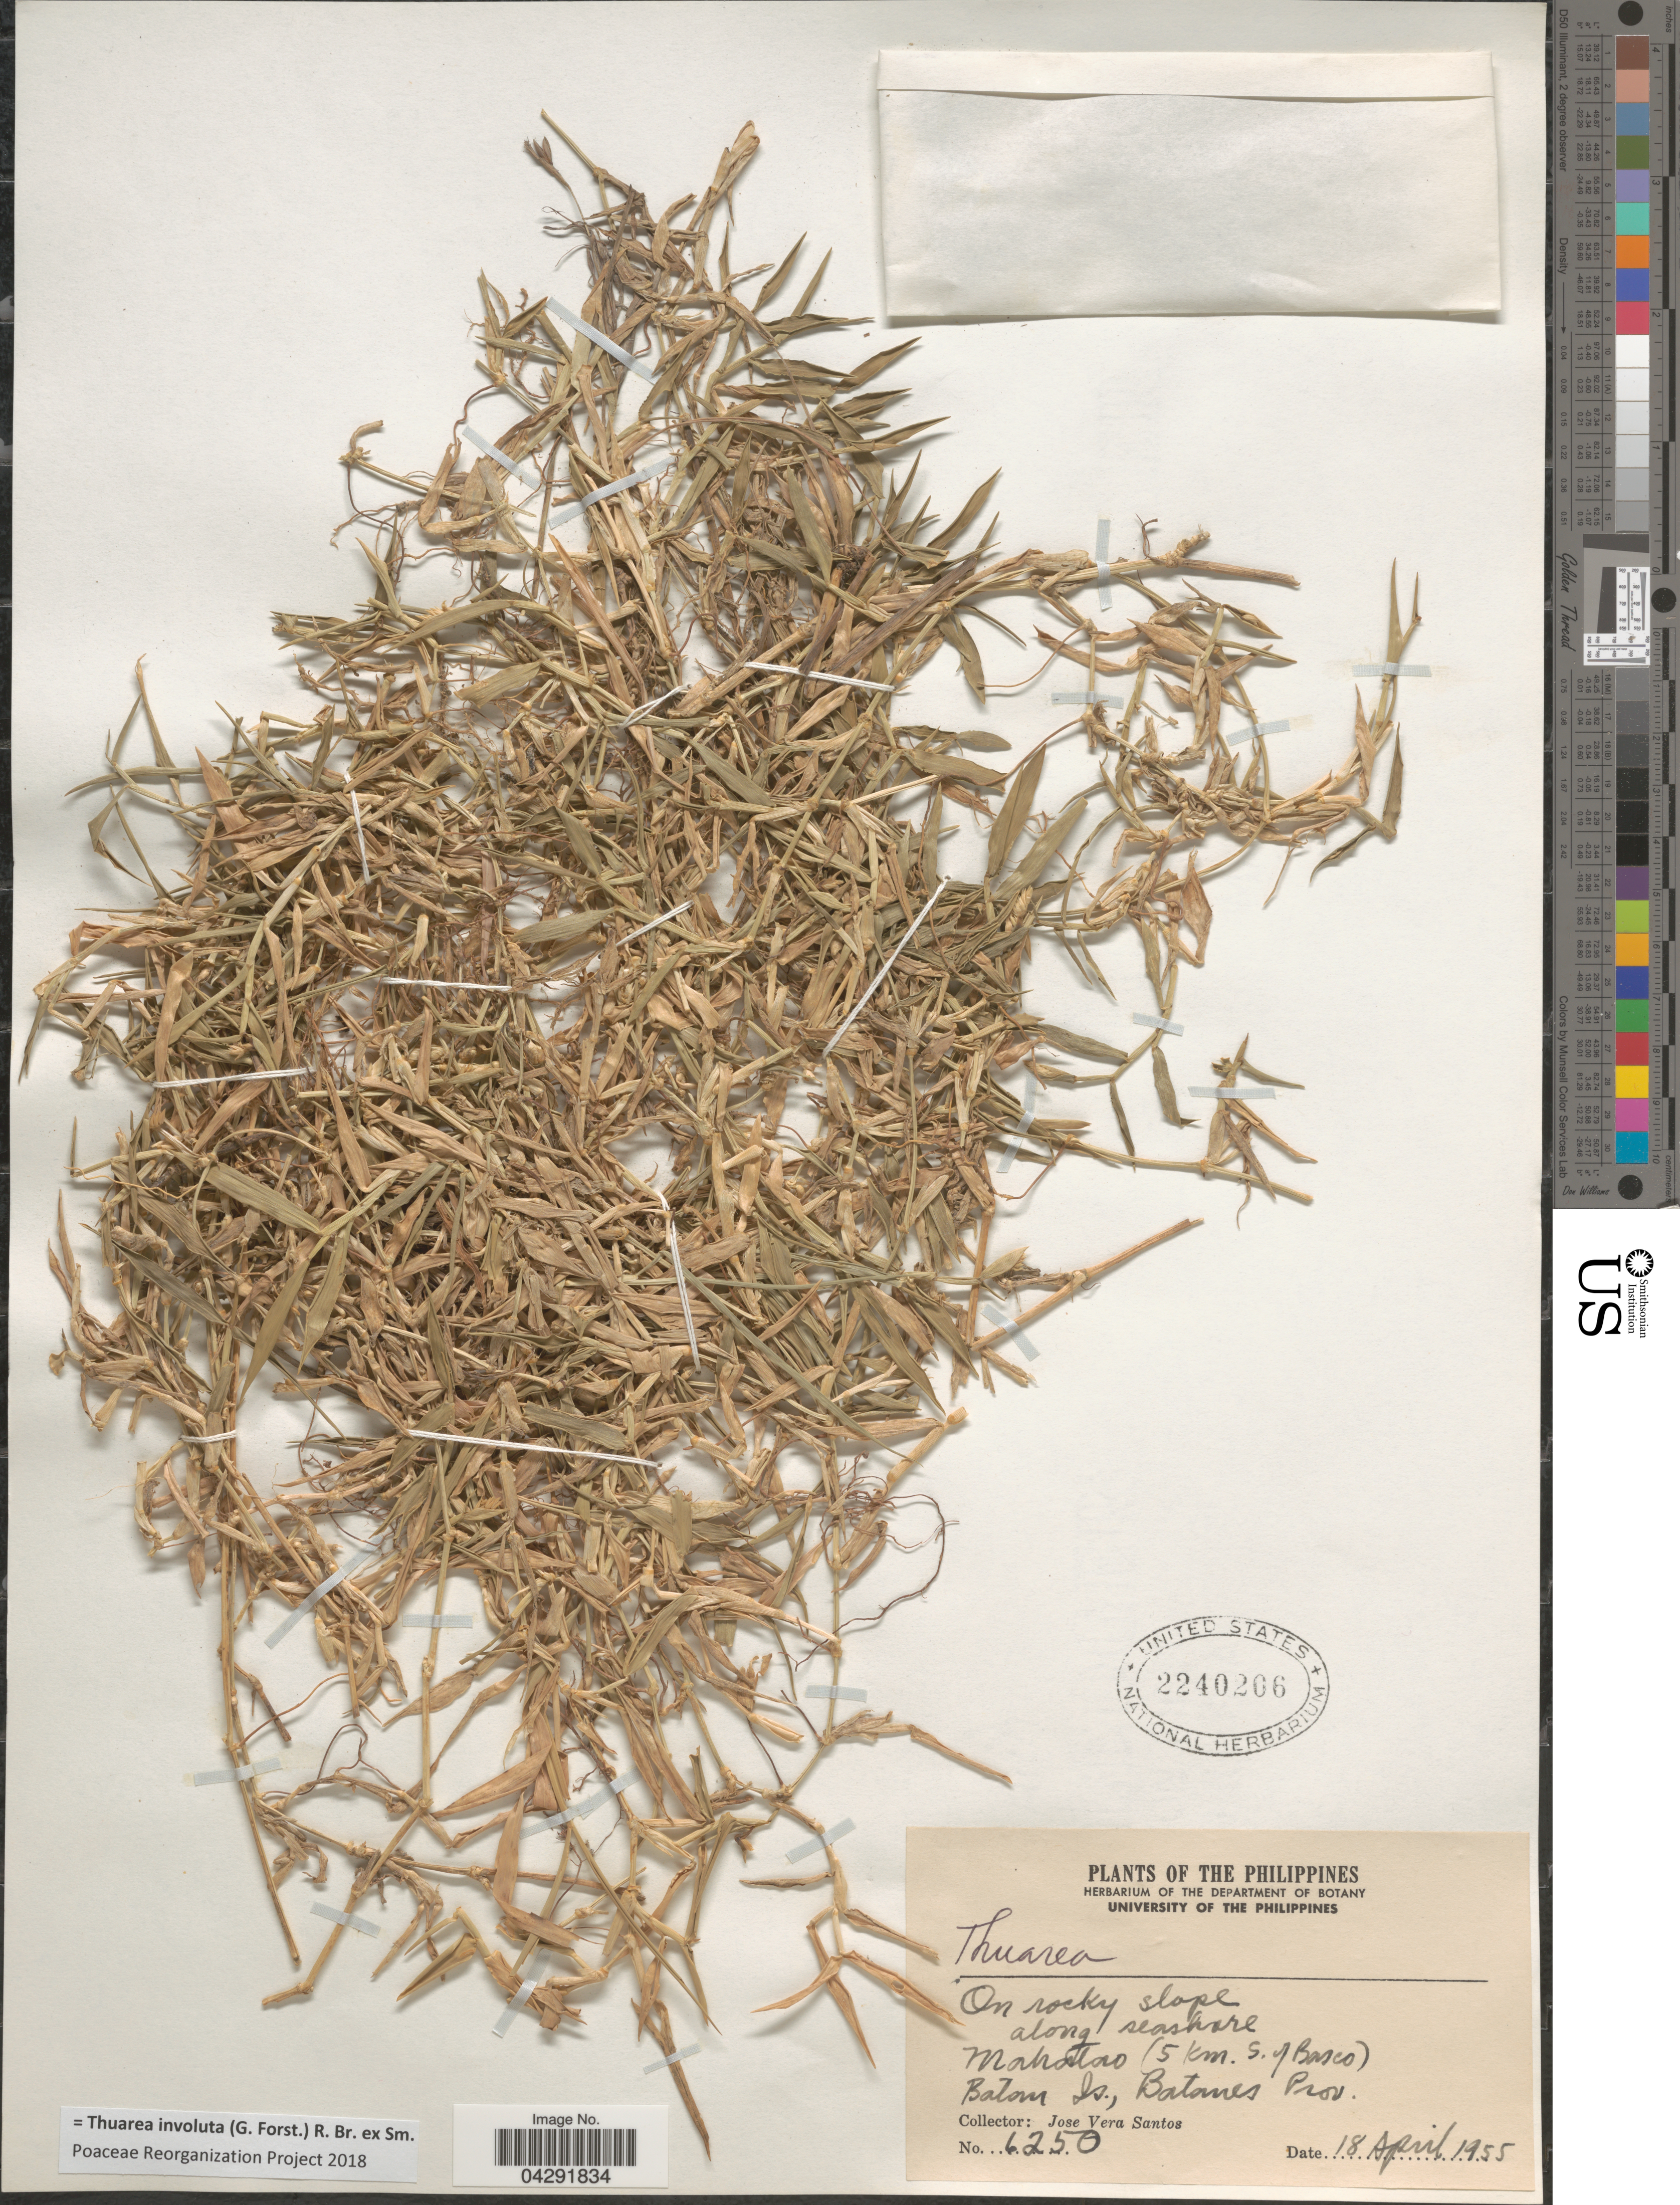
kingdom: Plantae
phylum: Tracheophyta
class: Liliopsida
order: Poales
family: Poaceae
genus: Thuarea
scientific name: Thuarea involuta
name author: (G. Forst.) R. Br. ex Sm.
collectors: J. Santos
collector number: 6250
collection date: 1955-04-18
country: Philippines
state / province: Cagayan Valley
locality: On rocky slope along seashore. Mahatao (5 km. S. of Basco). Batam Is., Batames Prov.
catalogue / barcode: US 2240206